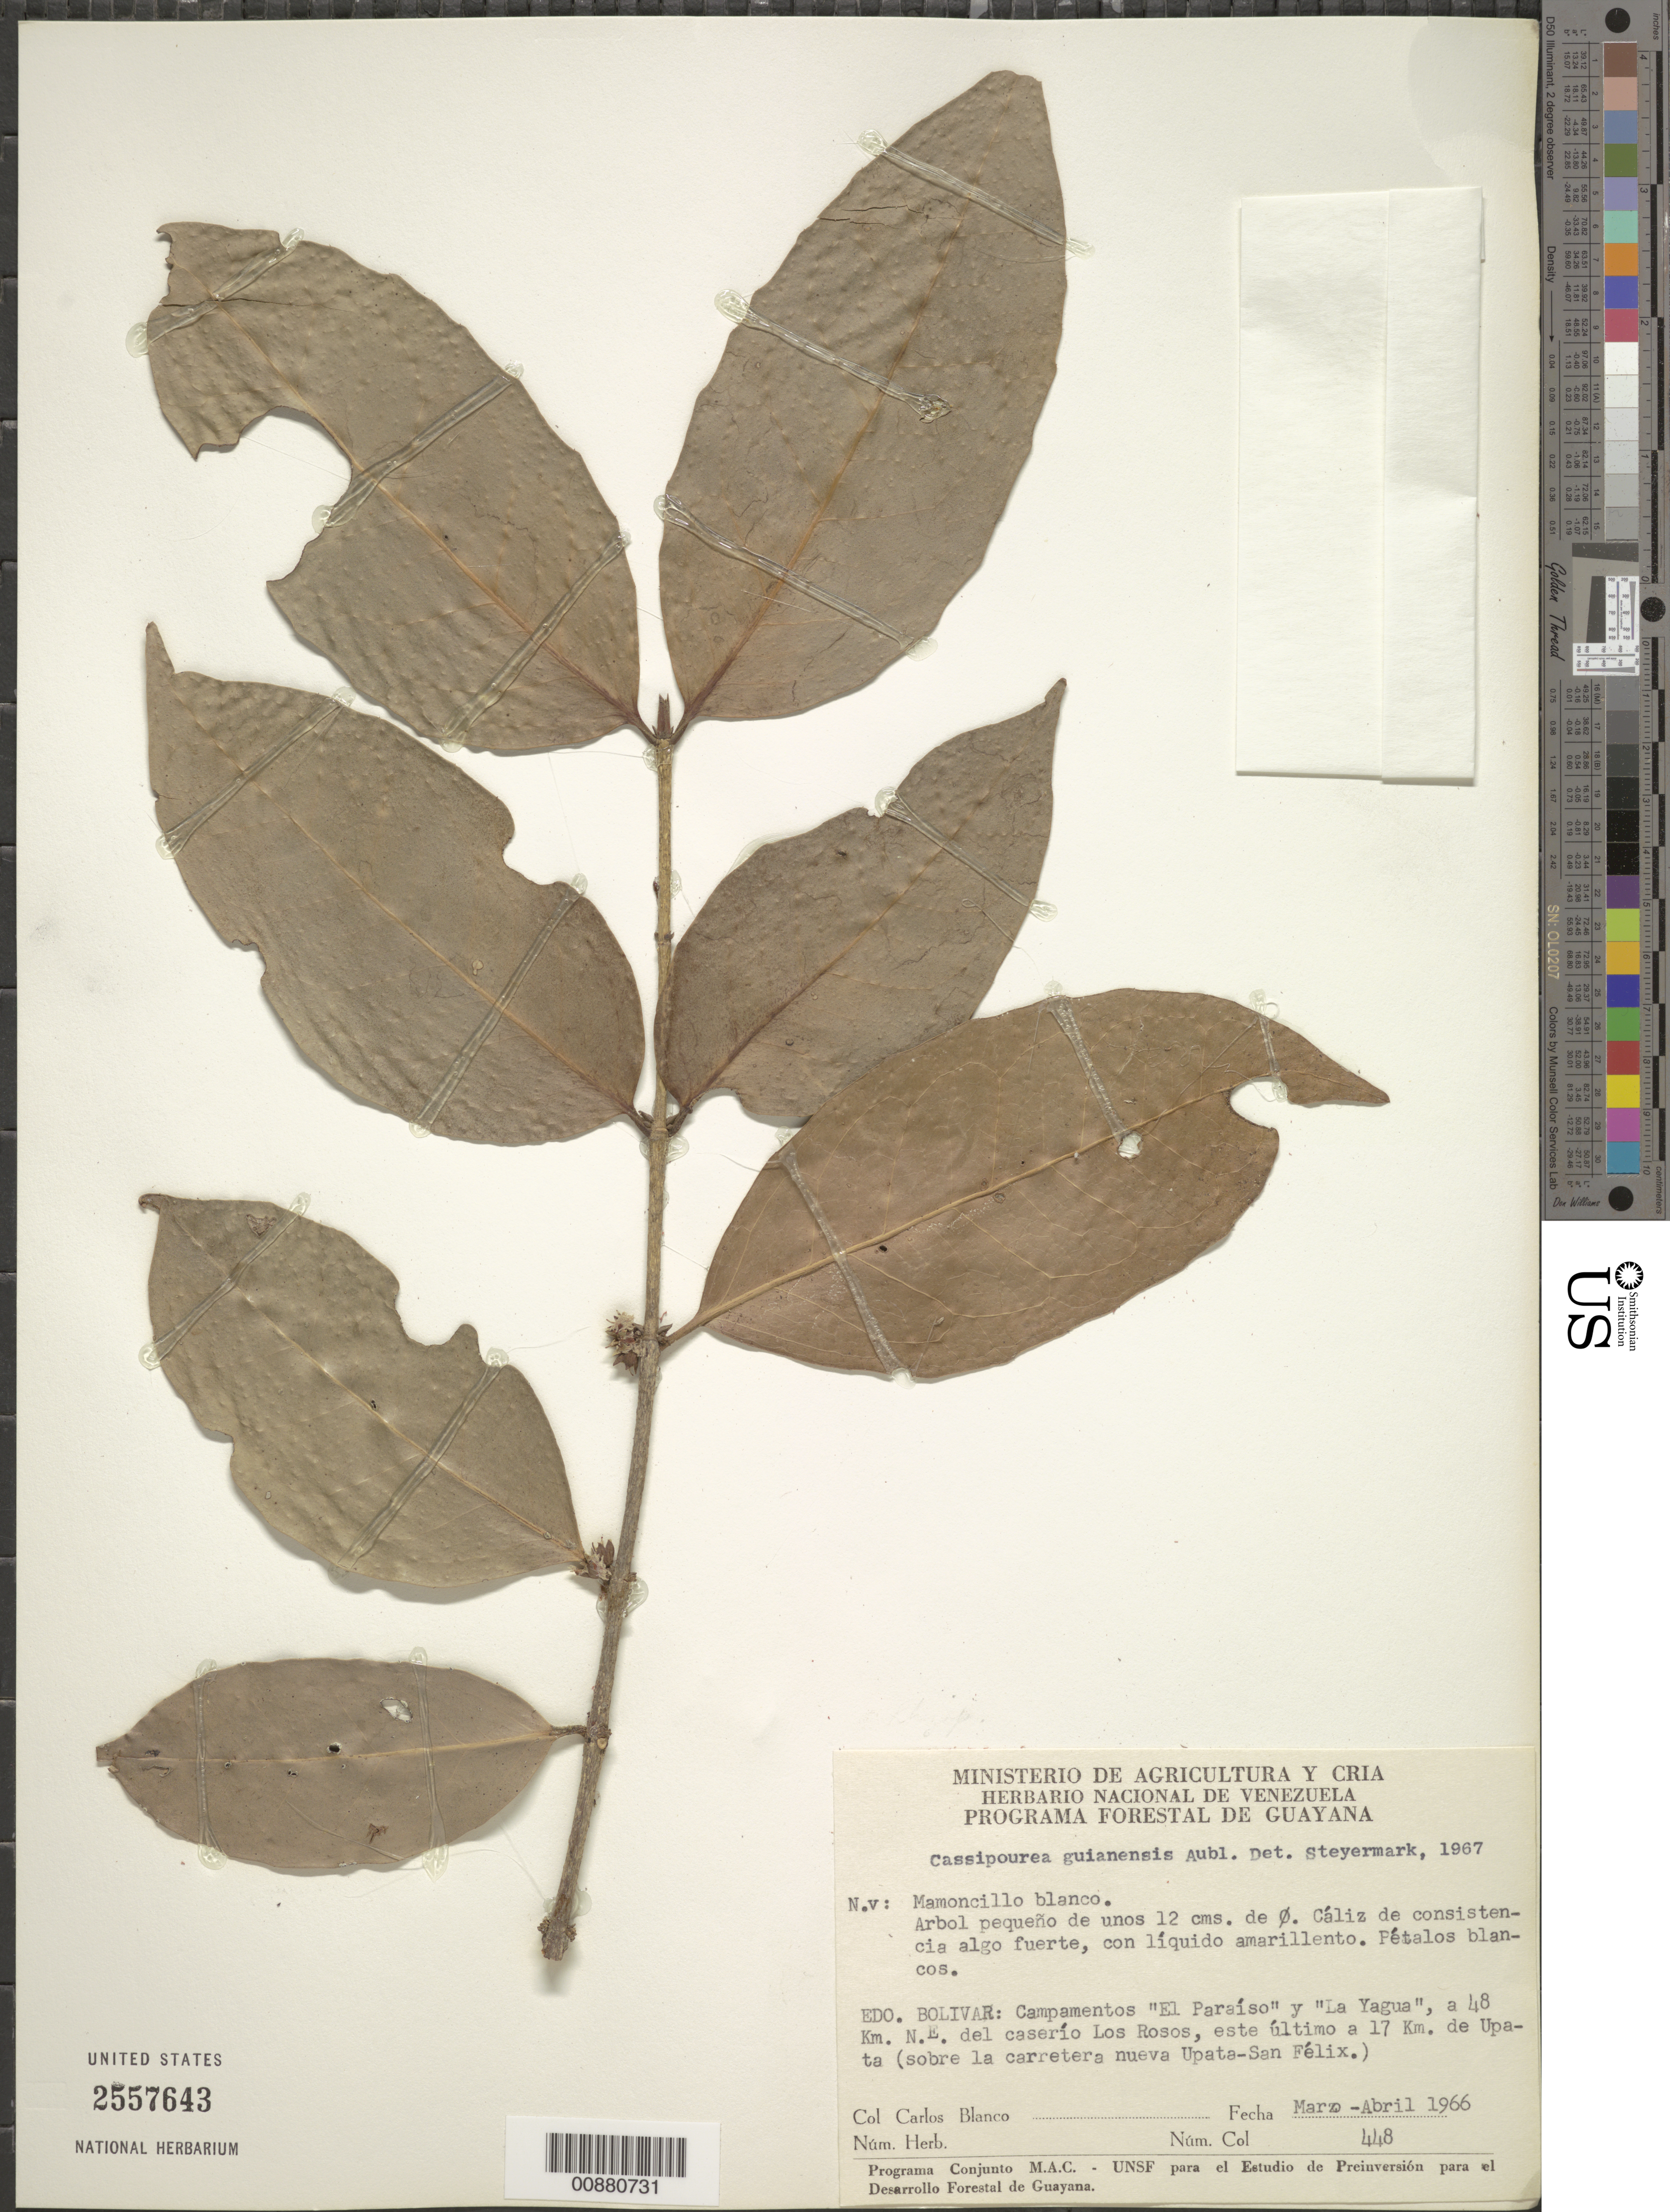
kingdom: Plantae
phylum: Tracheophyta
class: Magnoliopsida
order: Malpighiales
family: Rhizophoraceae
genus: Cassipourea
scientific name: Cassipourea guianensis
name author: Aubl.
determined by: Floret, J. J.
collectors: C. A. Blanco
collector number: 448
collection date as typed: Mar-66 to Apr-66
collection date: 1966-03/1966-04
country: Venezuela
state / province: Bolívar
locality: Campamentos "El Paraiso" y "La Yagua", a 48 km NE del caserío Los Rosos, este ultimo a 17 km de Upata (sobre la carretera nueva Upata-San Felix)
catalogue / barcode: US 2557643